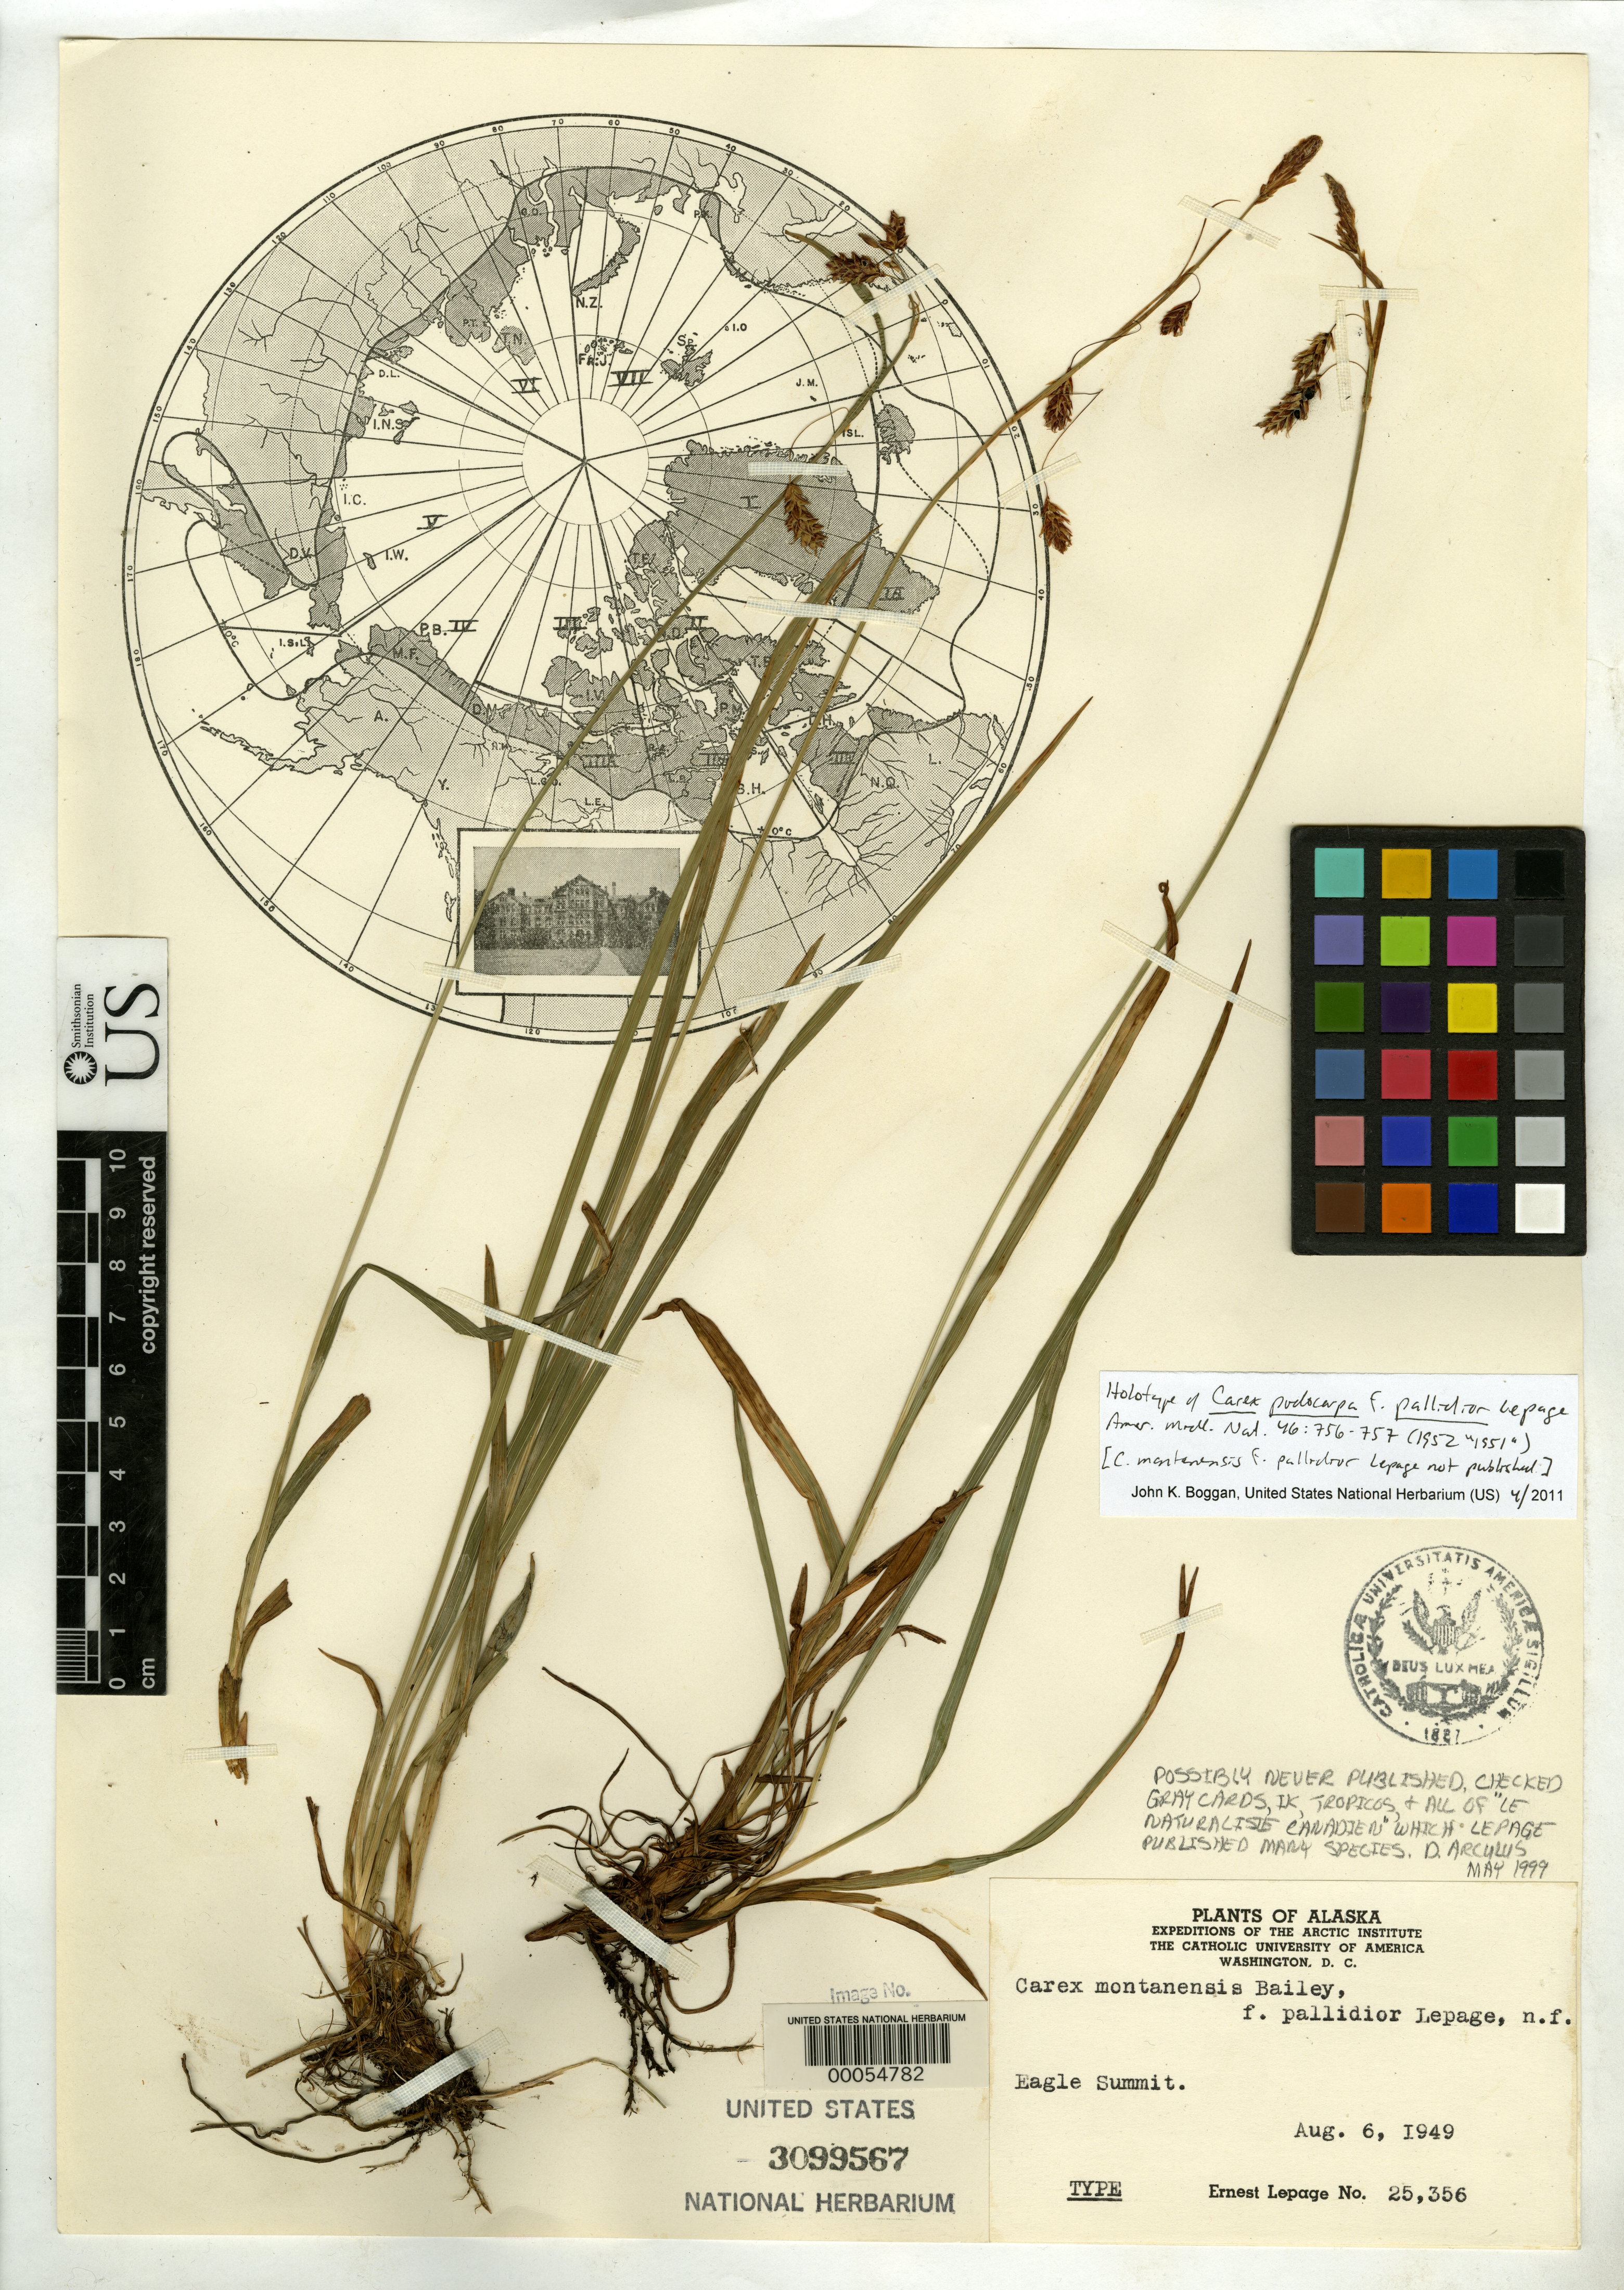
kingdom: Plantae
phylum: Tracheophyta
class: Liliopsida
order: Poales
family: Cyperaceae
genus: Carex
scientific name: Carex podocarpa f. pallidior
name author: Lepage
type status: Holotype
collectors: E. Lepage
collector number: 25356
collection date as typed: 06 Aug 1949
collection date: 1949-08-06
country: United States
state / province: Alaska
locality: Eagle Summit.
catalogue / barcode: US 3099567